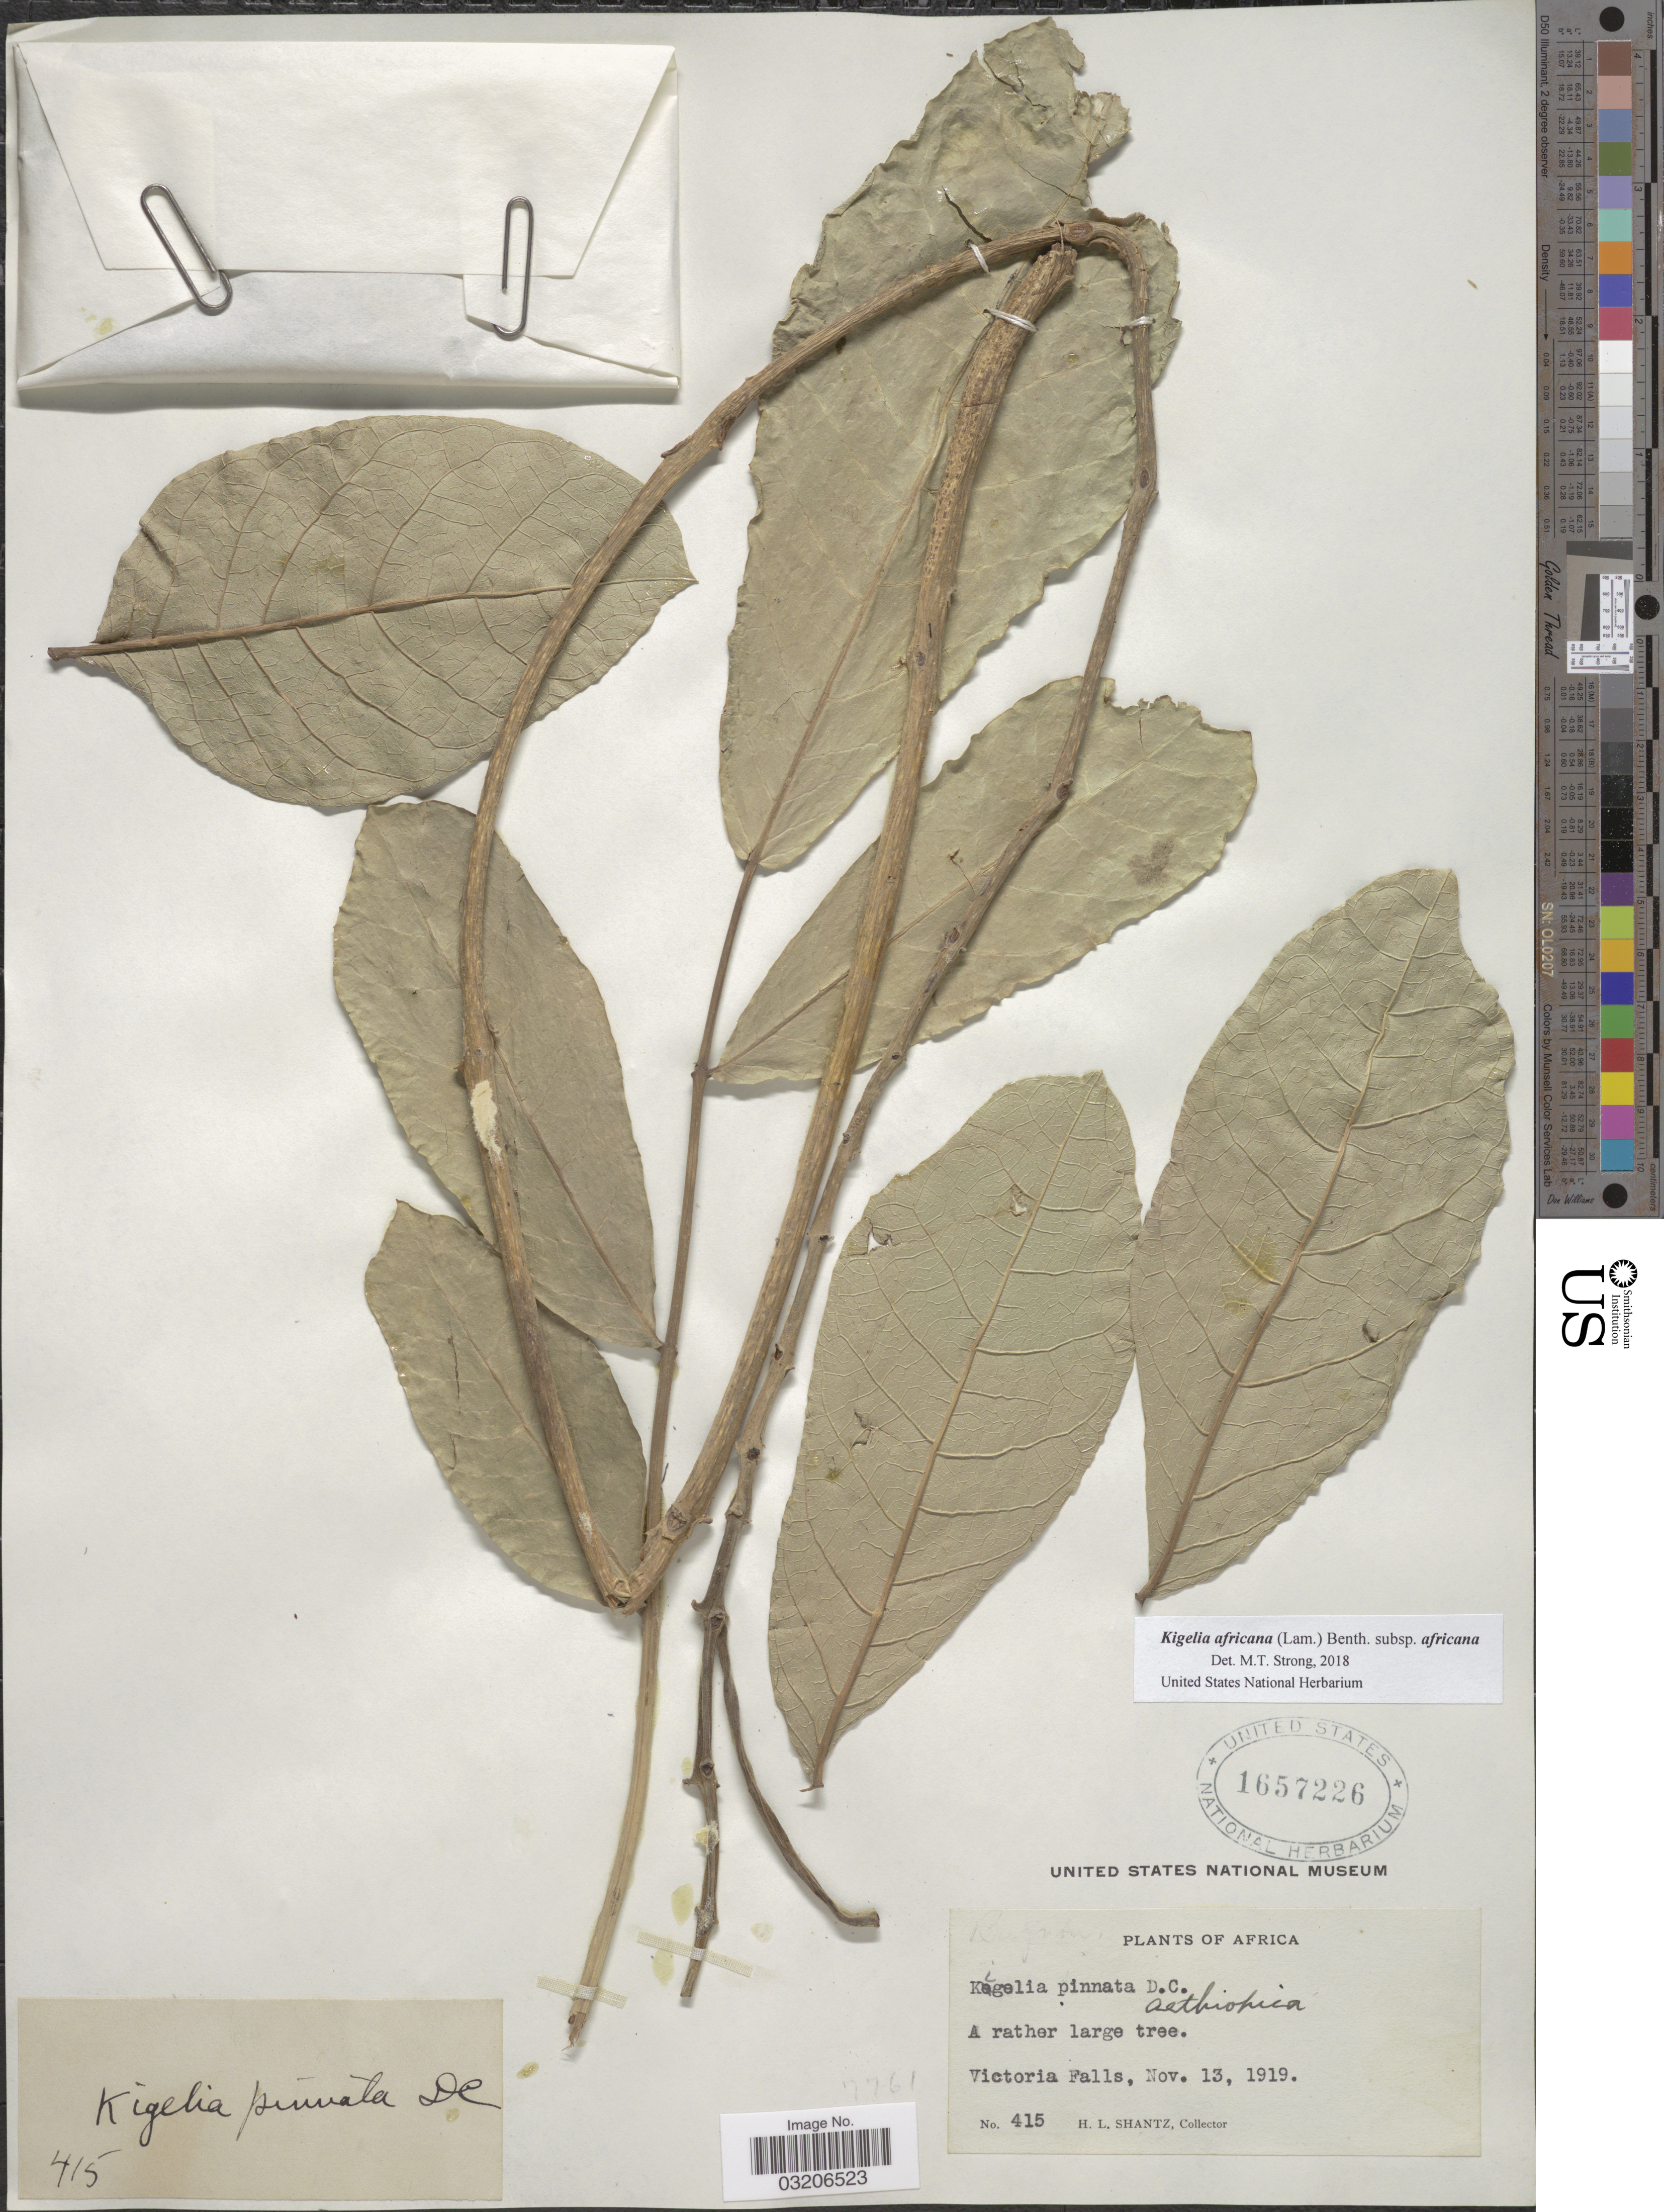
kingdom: Plantae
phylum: Tracheophyta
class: Magnoliopsida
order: Lamiales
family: Bignoniaceae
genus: Kigelia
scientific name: Kigelia africana subsp. africana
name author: (Lam.) Benth.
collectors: H. Shantz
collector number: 415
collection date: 1919-11-13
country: Zambia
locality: Africa. Victoria Falls.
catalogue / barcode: US 1657226